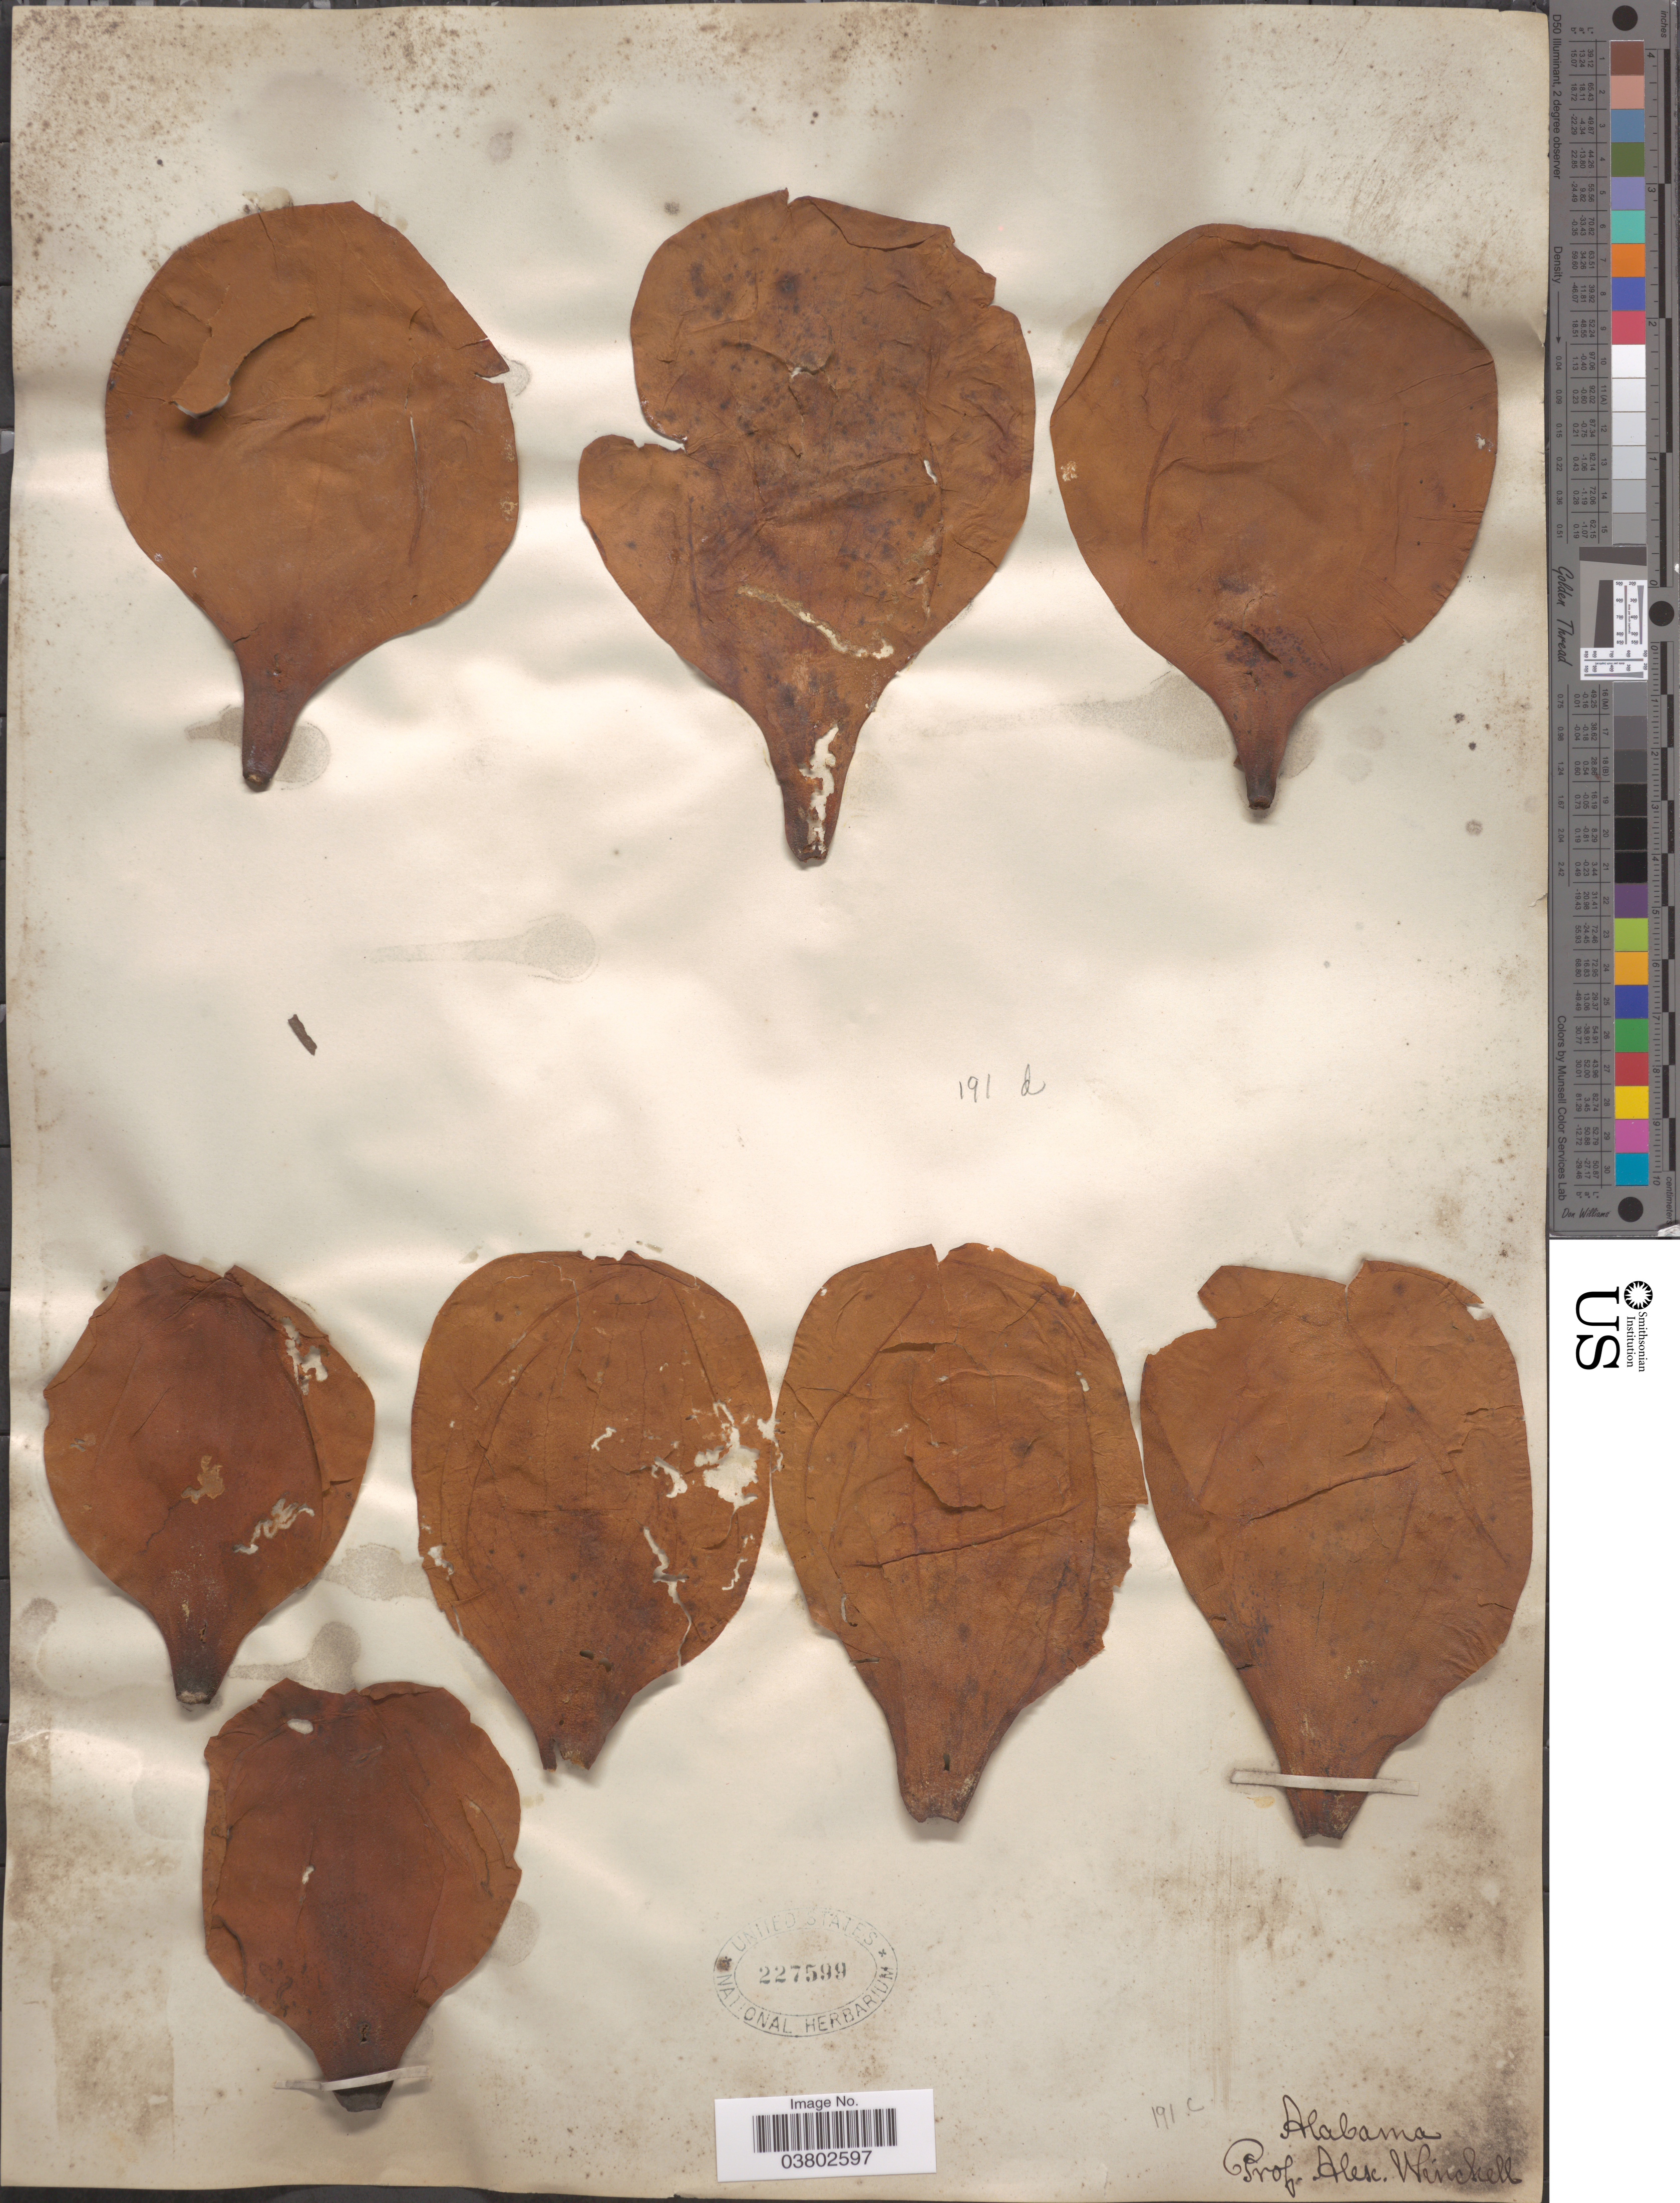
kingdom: Plantae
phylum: Tracheophyta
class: Magnoliopsida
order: Magnoliales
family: Magnoliaceae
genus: Magnolia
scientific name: Magnolia grandiflora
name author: L.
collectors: A. Winchell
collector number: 191C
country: United States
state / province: Alabama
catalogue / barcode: US 227599